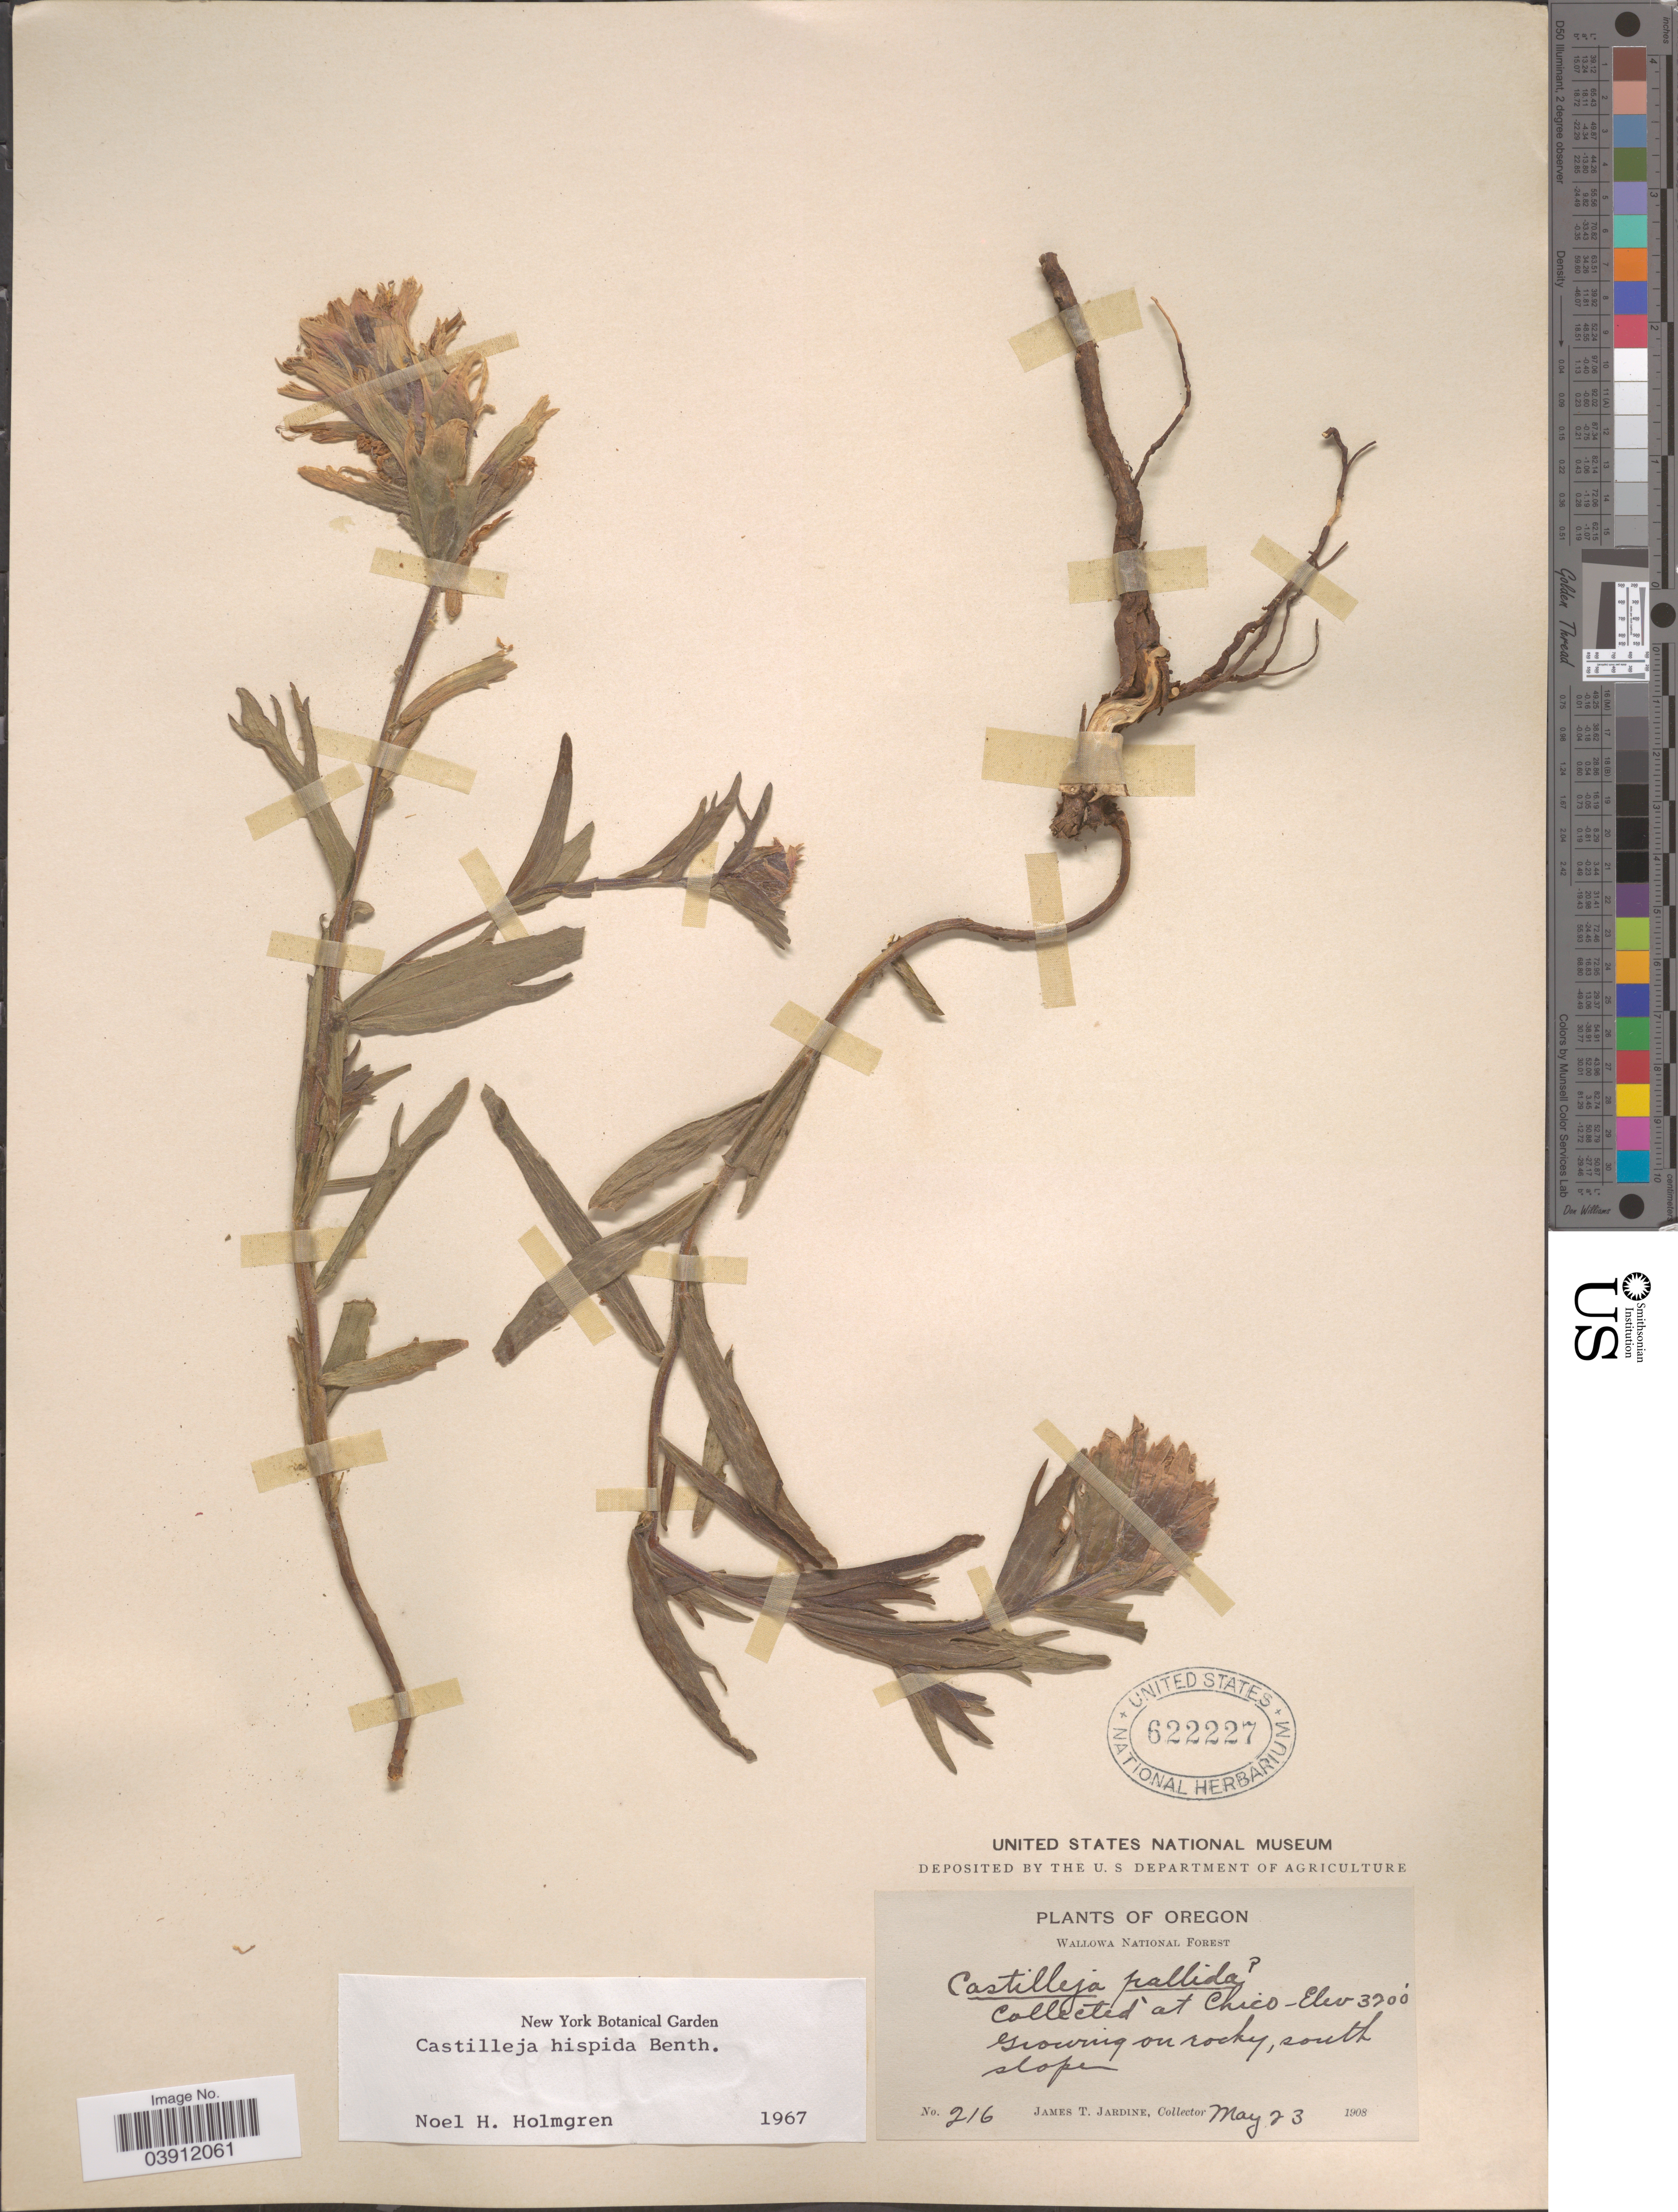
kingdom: Plantae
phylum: Tracheophyta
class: Magnoliopsida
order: Lamiales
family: Orobanchaceae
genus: Castilleja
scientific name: Castilleja hispida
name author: Benth. ex Hook.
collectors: J. T. Jardine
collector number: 216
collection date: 1908-05-23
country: United States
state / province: Oregon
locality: Wallowa National Forest. Chico. On rocky, south slope.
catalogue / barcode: US 622227